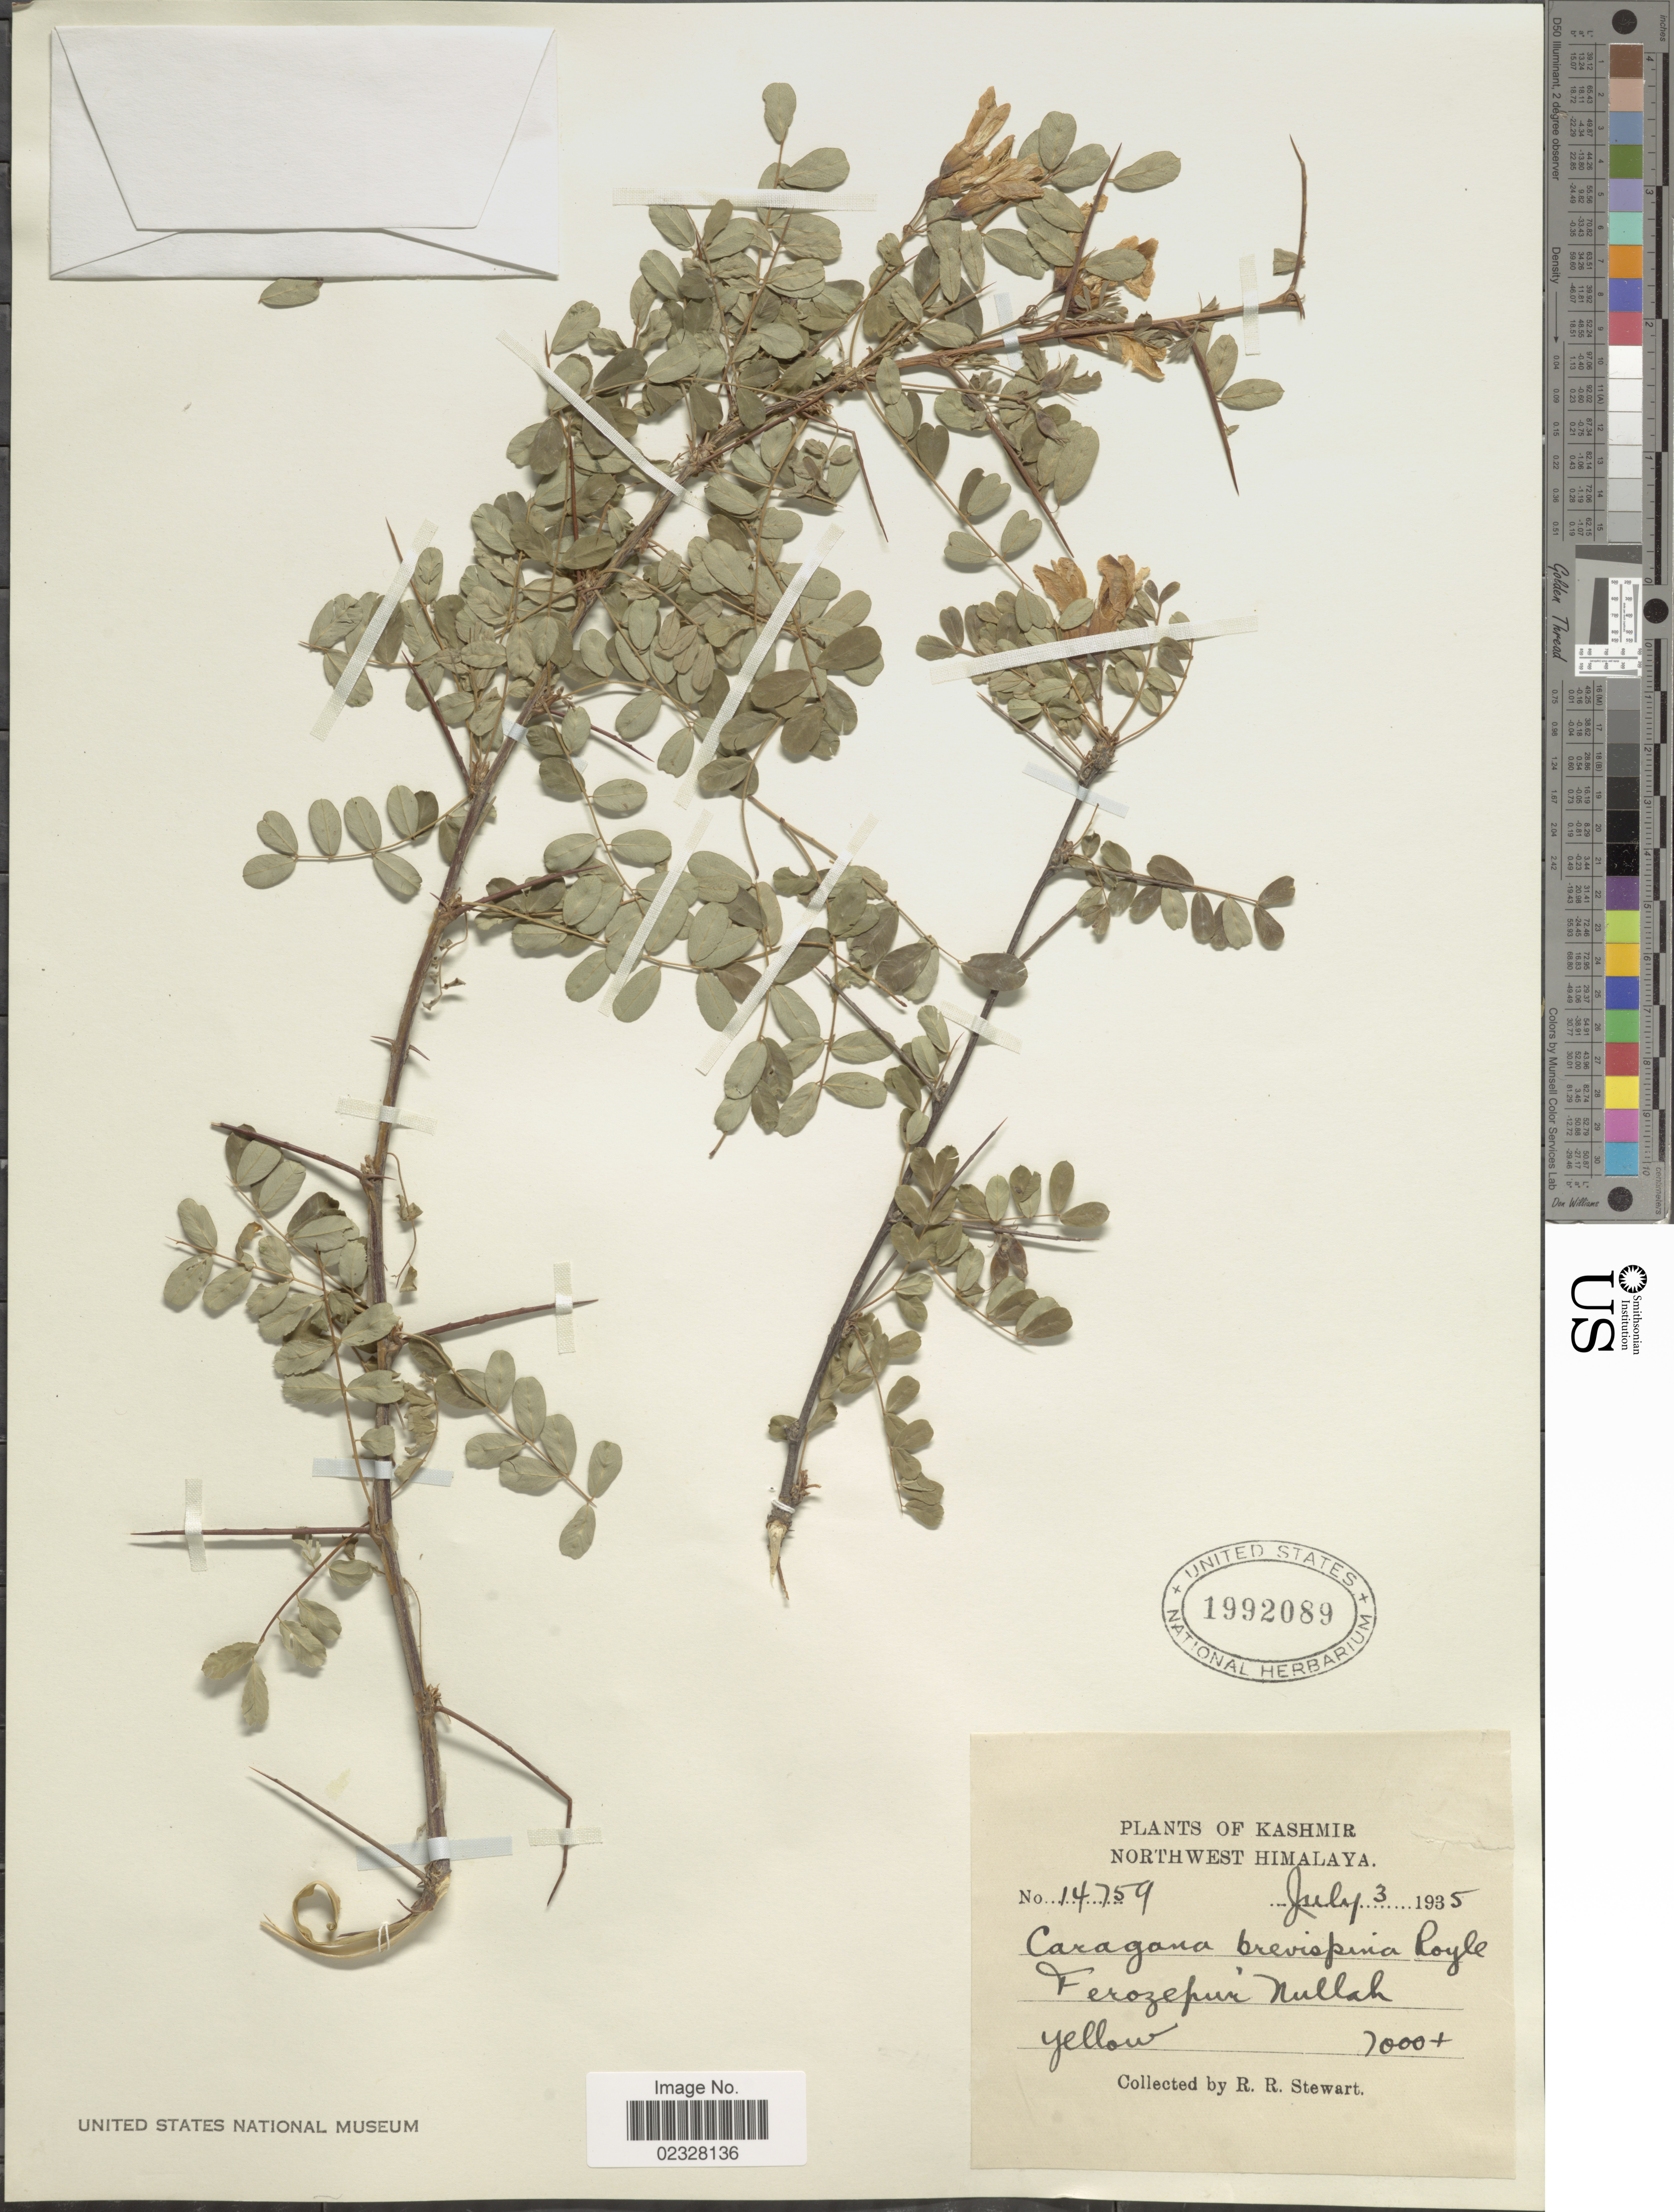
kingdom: Plantae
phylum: Tracheophyta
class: Magnoliopsida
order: Fabales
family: Fabaceae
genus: Caragana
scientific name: Caragana brevispina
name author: Benth.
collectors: R. R. Stewart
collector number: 14759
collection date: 1935-07-03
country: India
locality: Northwest Kashmir. Northwest Himalaya. Ferozepur Nullah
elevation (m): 213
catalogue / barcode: US 1992089